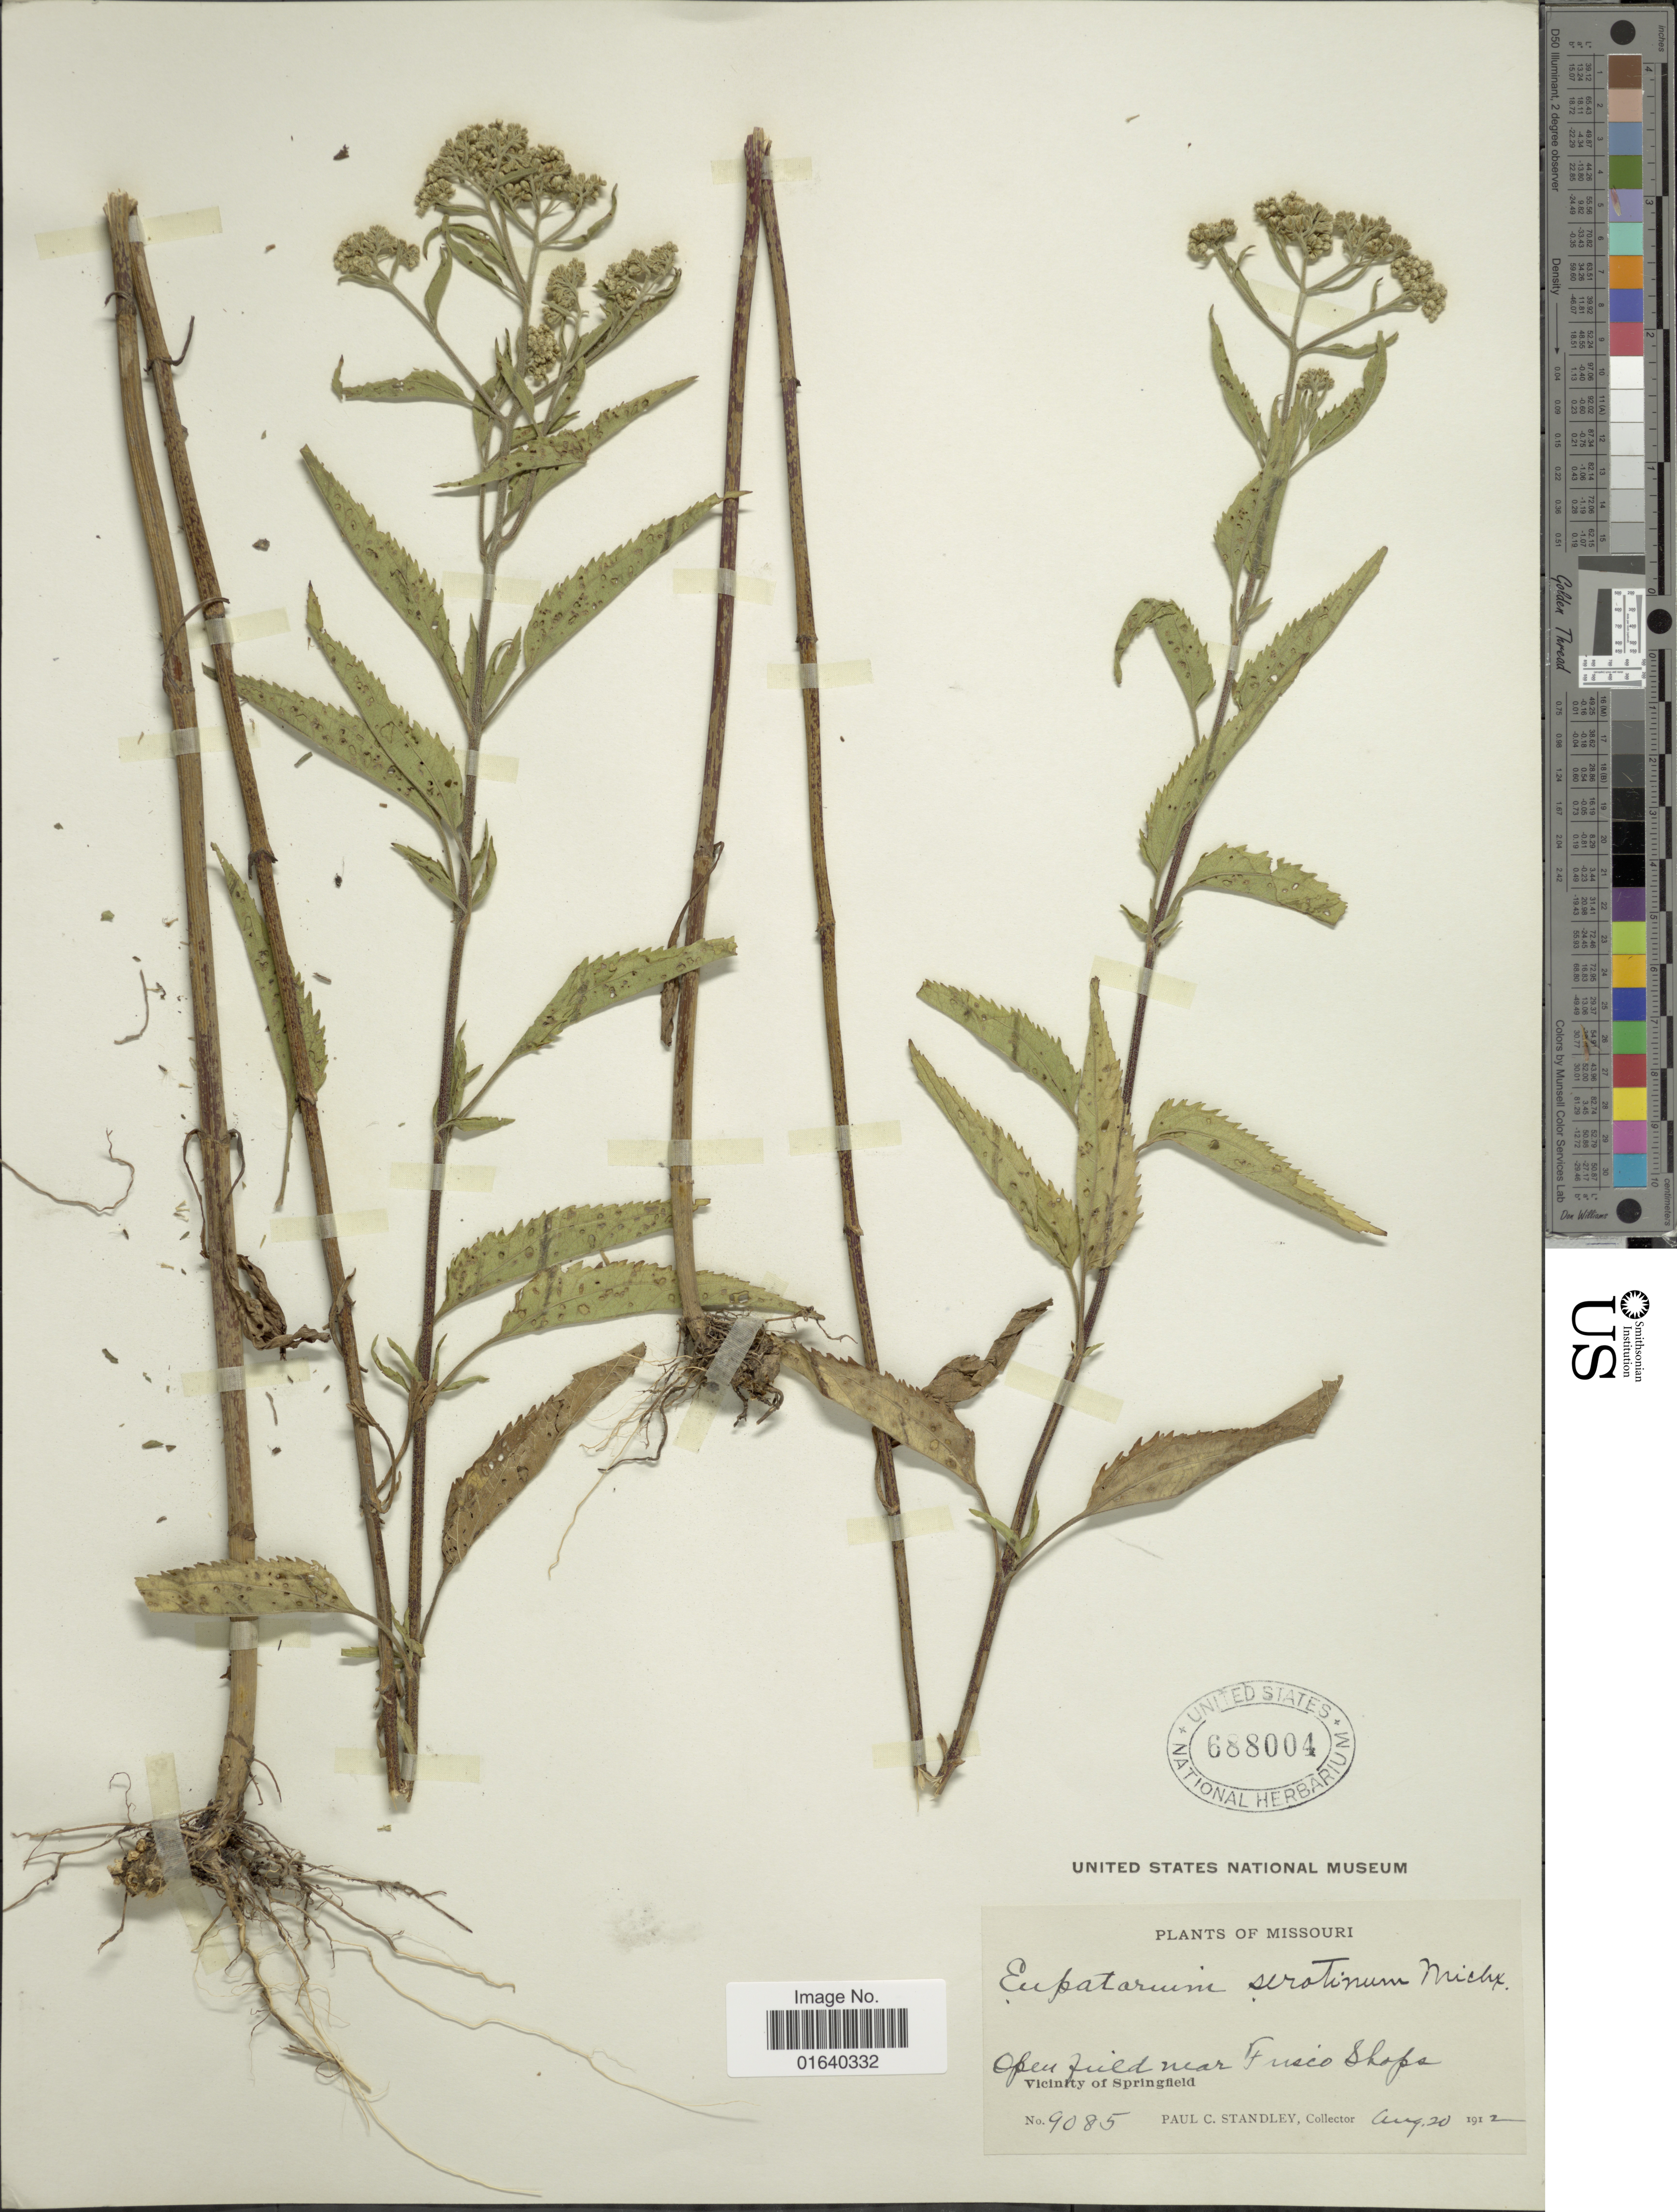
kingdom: Plantae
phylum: Tracheophyta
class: Magnoliopsida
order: Asterales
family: Asteraceae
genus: Eupatorium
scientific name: Eupatorium serotinum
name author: Michx.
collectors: P. C. Standley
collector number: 9085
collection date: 1912-08-20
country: United States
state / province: Missouri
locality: Open field near Fusco Shops, Vicinity of Springfield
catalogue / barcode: US 688004